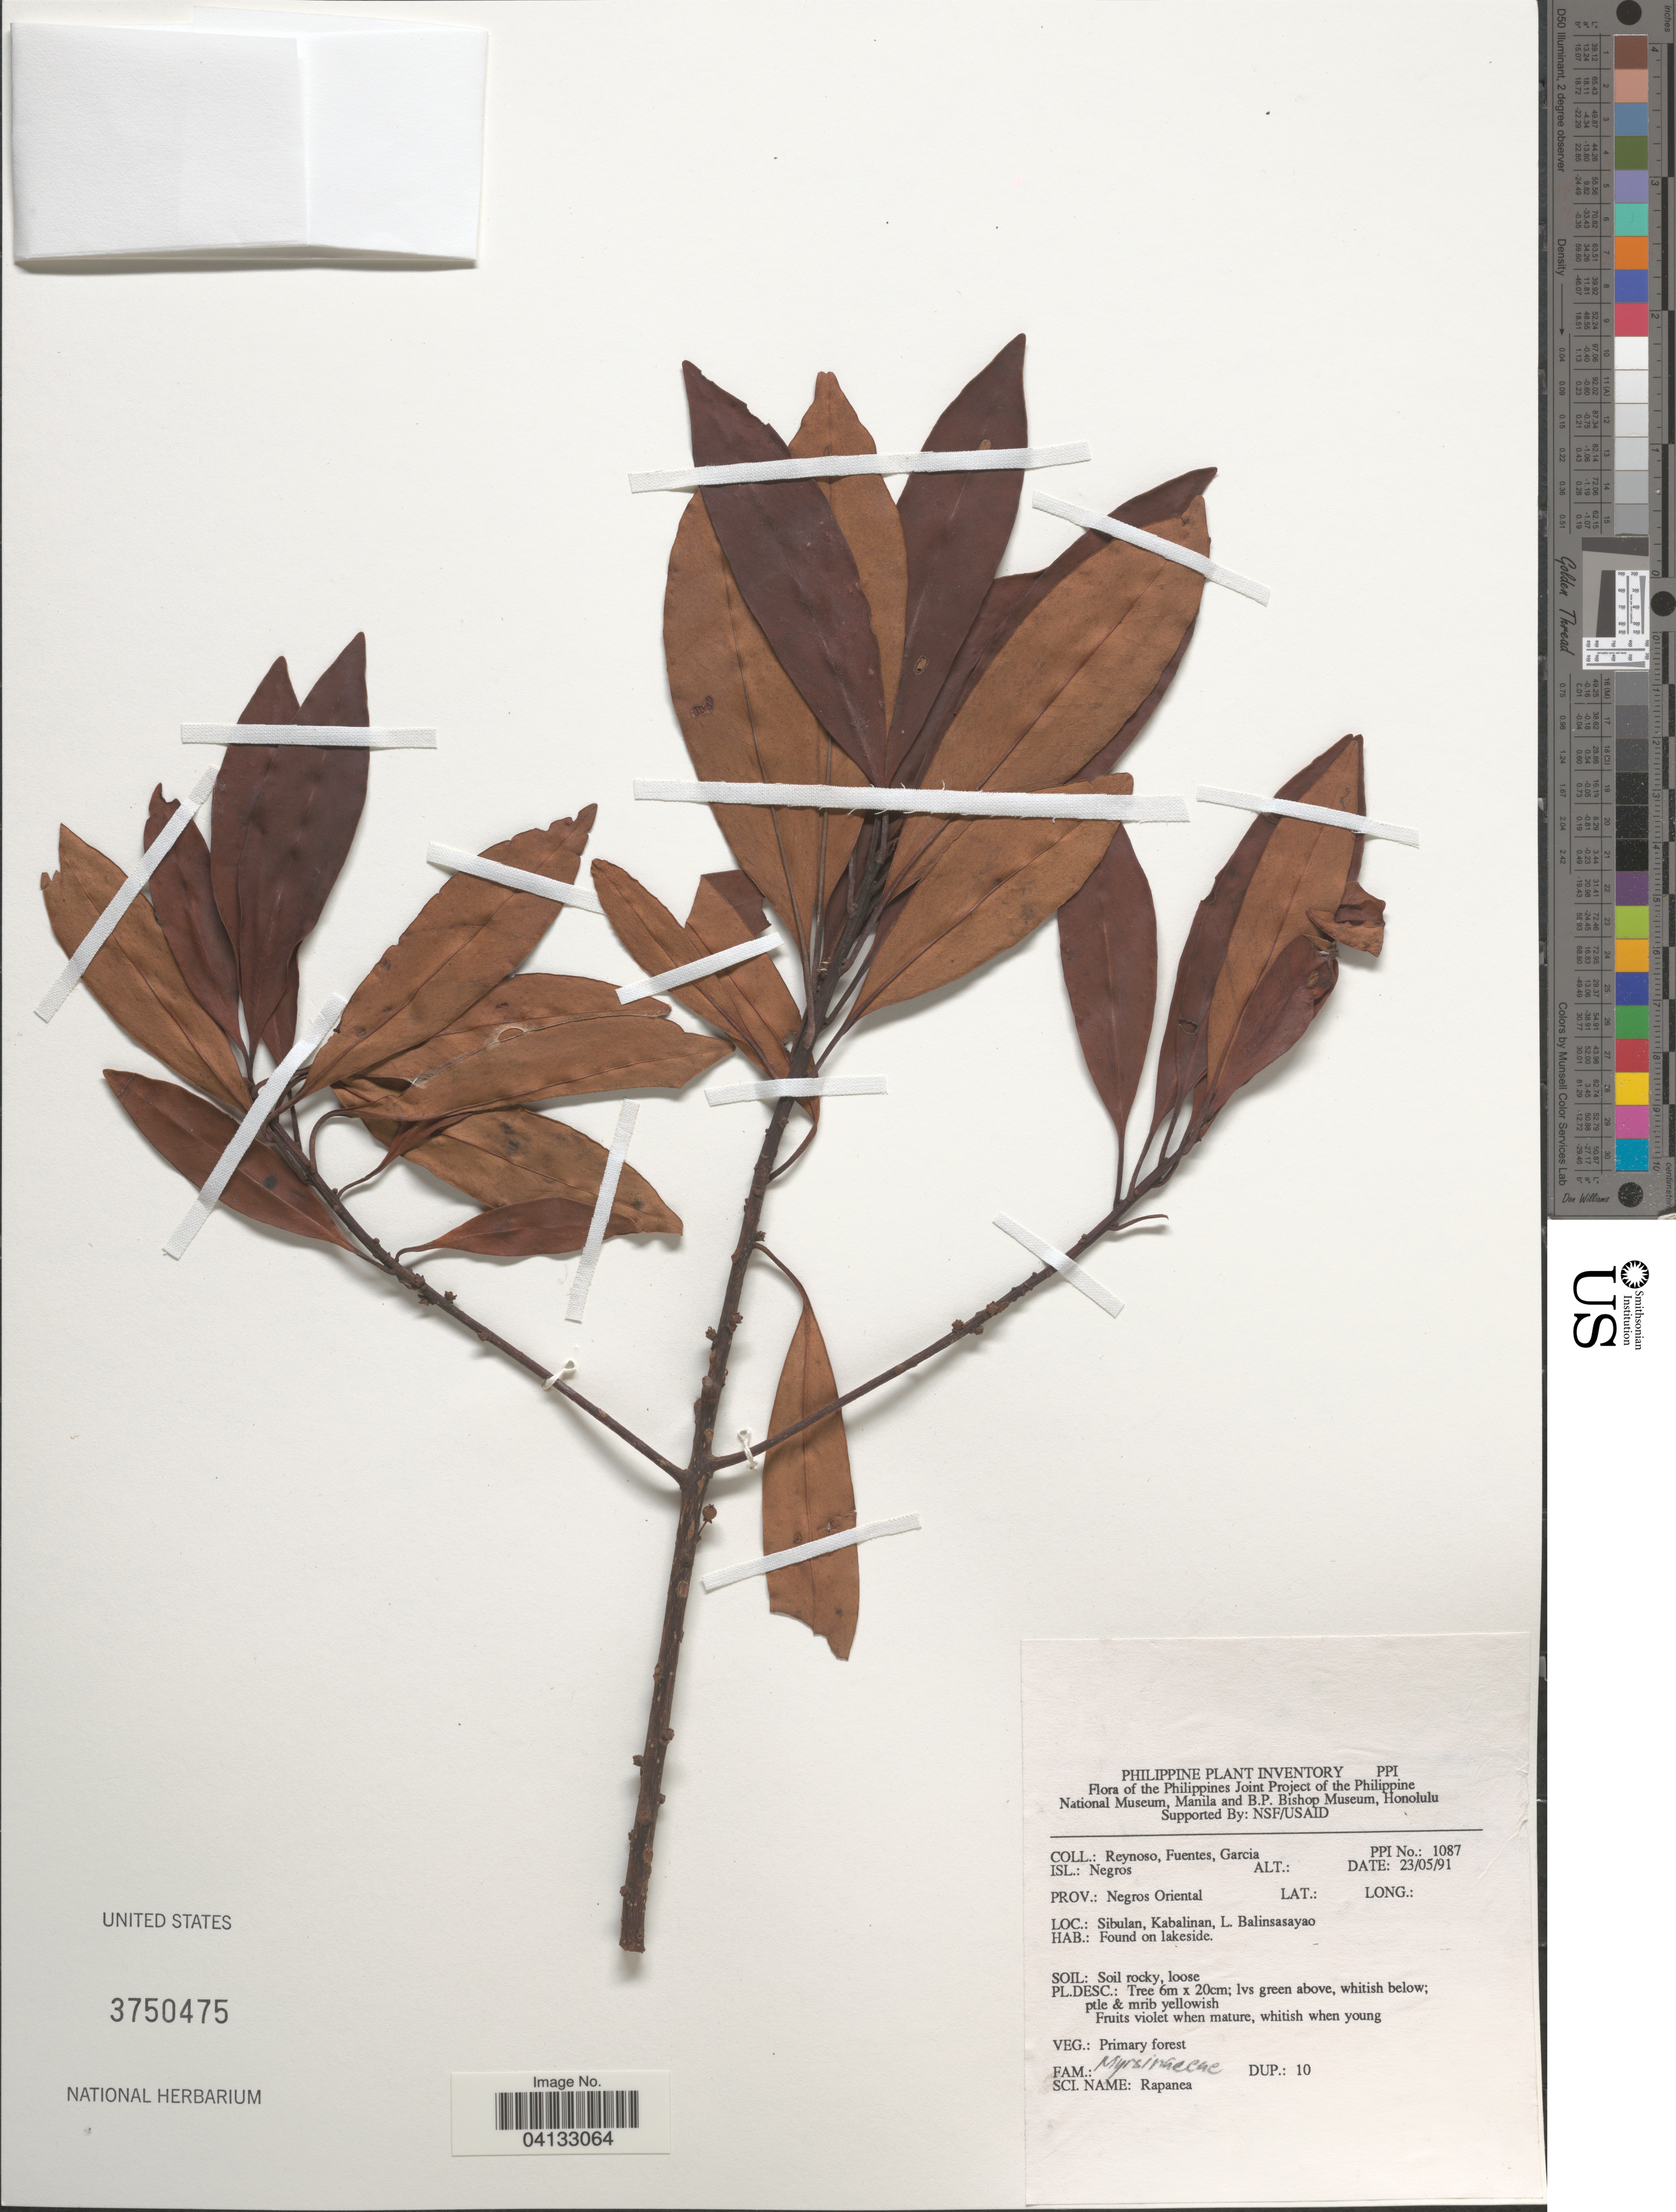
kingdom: Plantae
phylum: Tracheophyta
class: Magnoliopsida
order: Ericales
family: Primulaceae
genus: Rapanea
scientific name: Rapanea sp.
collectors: E. Reynoso, -. Fuentes & H. Garcia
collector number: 1087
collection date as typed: Transcribed d/m/y: 23/5/91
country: Philippines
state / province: Central Visayas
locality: Isl.: Negros. Prov.: Negros Oriental. Sibulan, Kabalinan, L. Balinsasayao.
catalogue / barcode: US 3750475